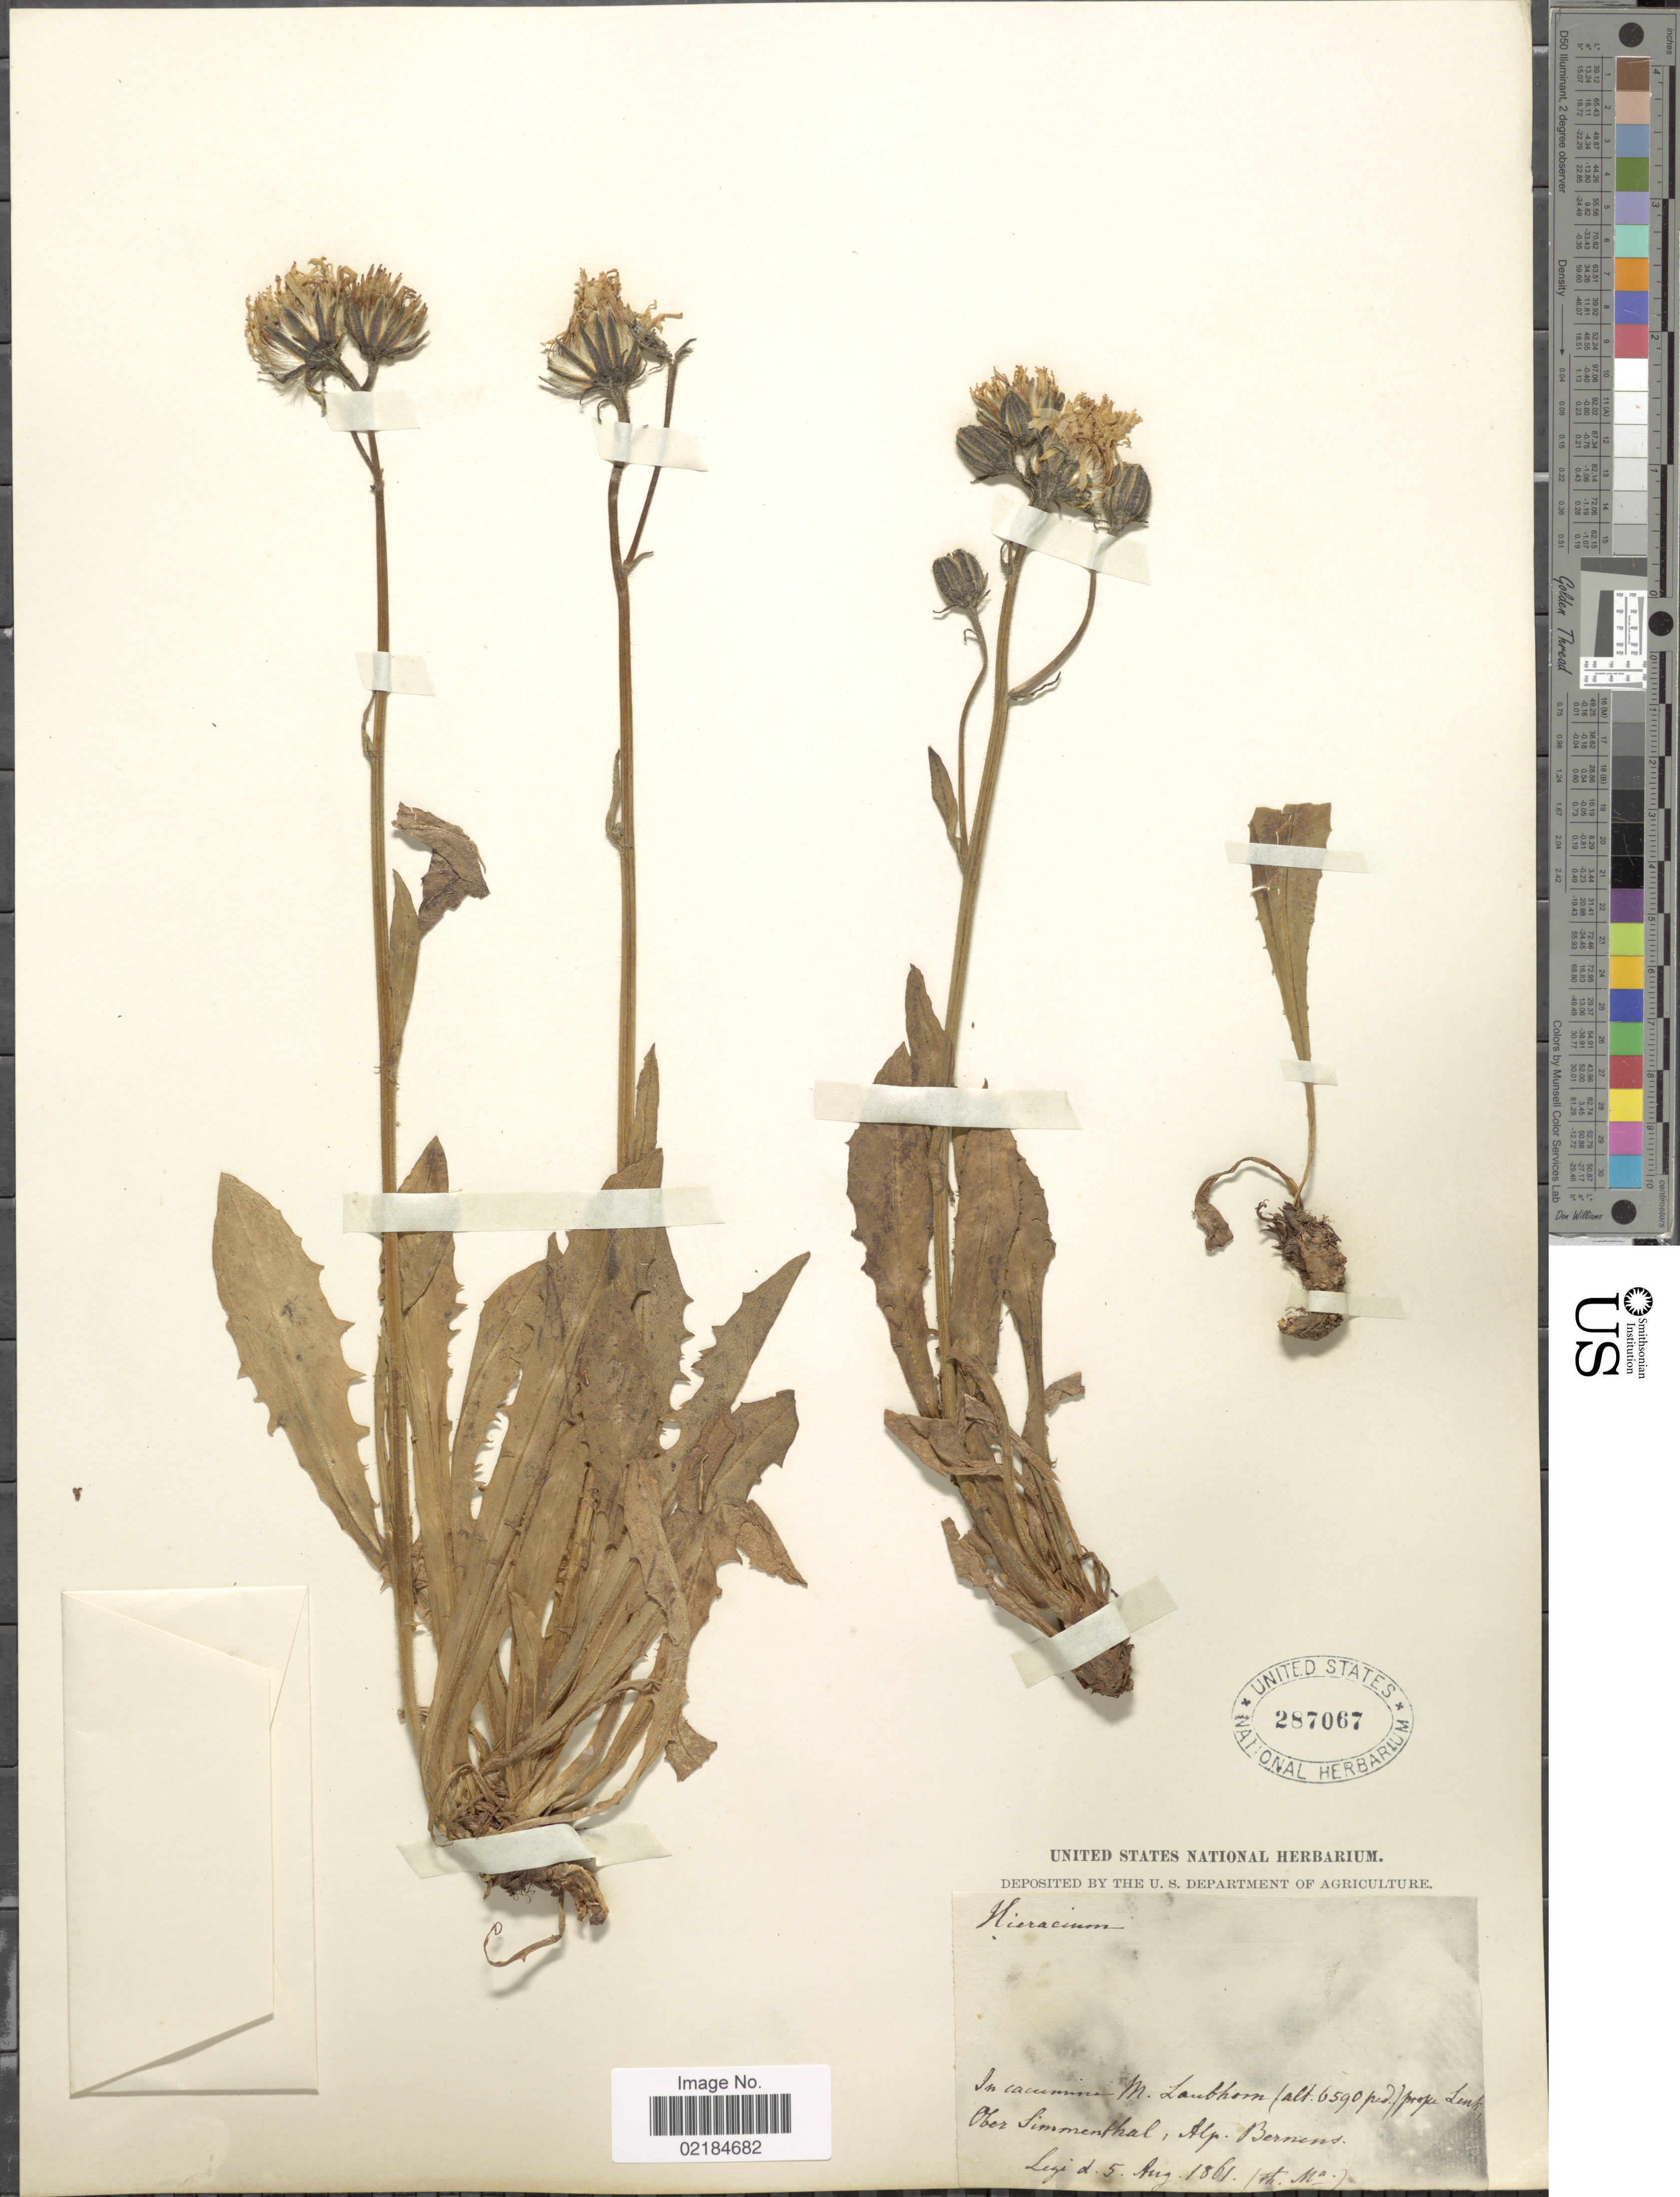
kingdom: Plantae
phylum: Tracheophyta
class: Magnoliopsida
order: Asterales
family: Asteraceae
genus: Hieracium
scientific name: Hieracium repandulare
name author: Druce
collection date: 1861-08-05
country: Switzerland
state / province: Bern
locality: Lauberhorn, prope Lenk, Ober Simmenthal, Alp. Bernens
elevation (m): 2009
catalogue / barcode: US 287067